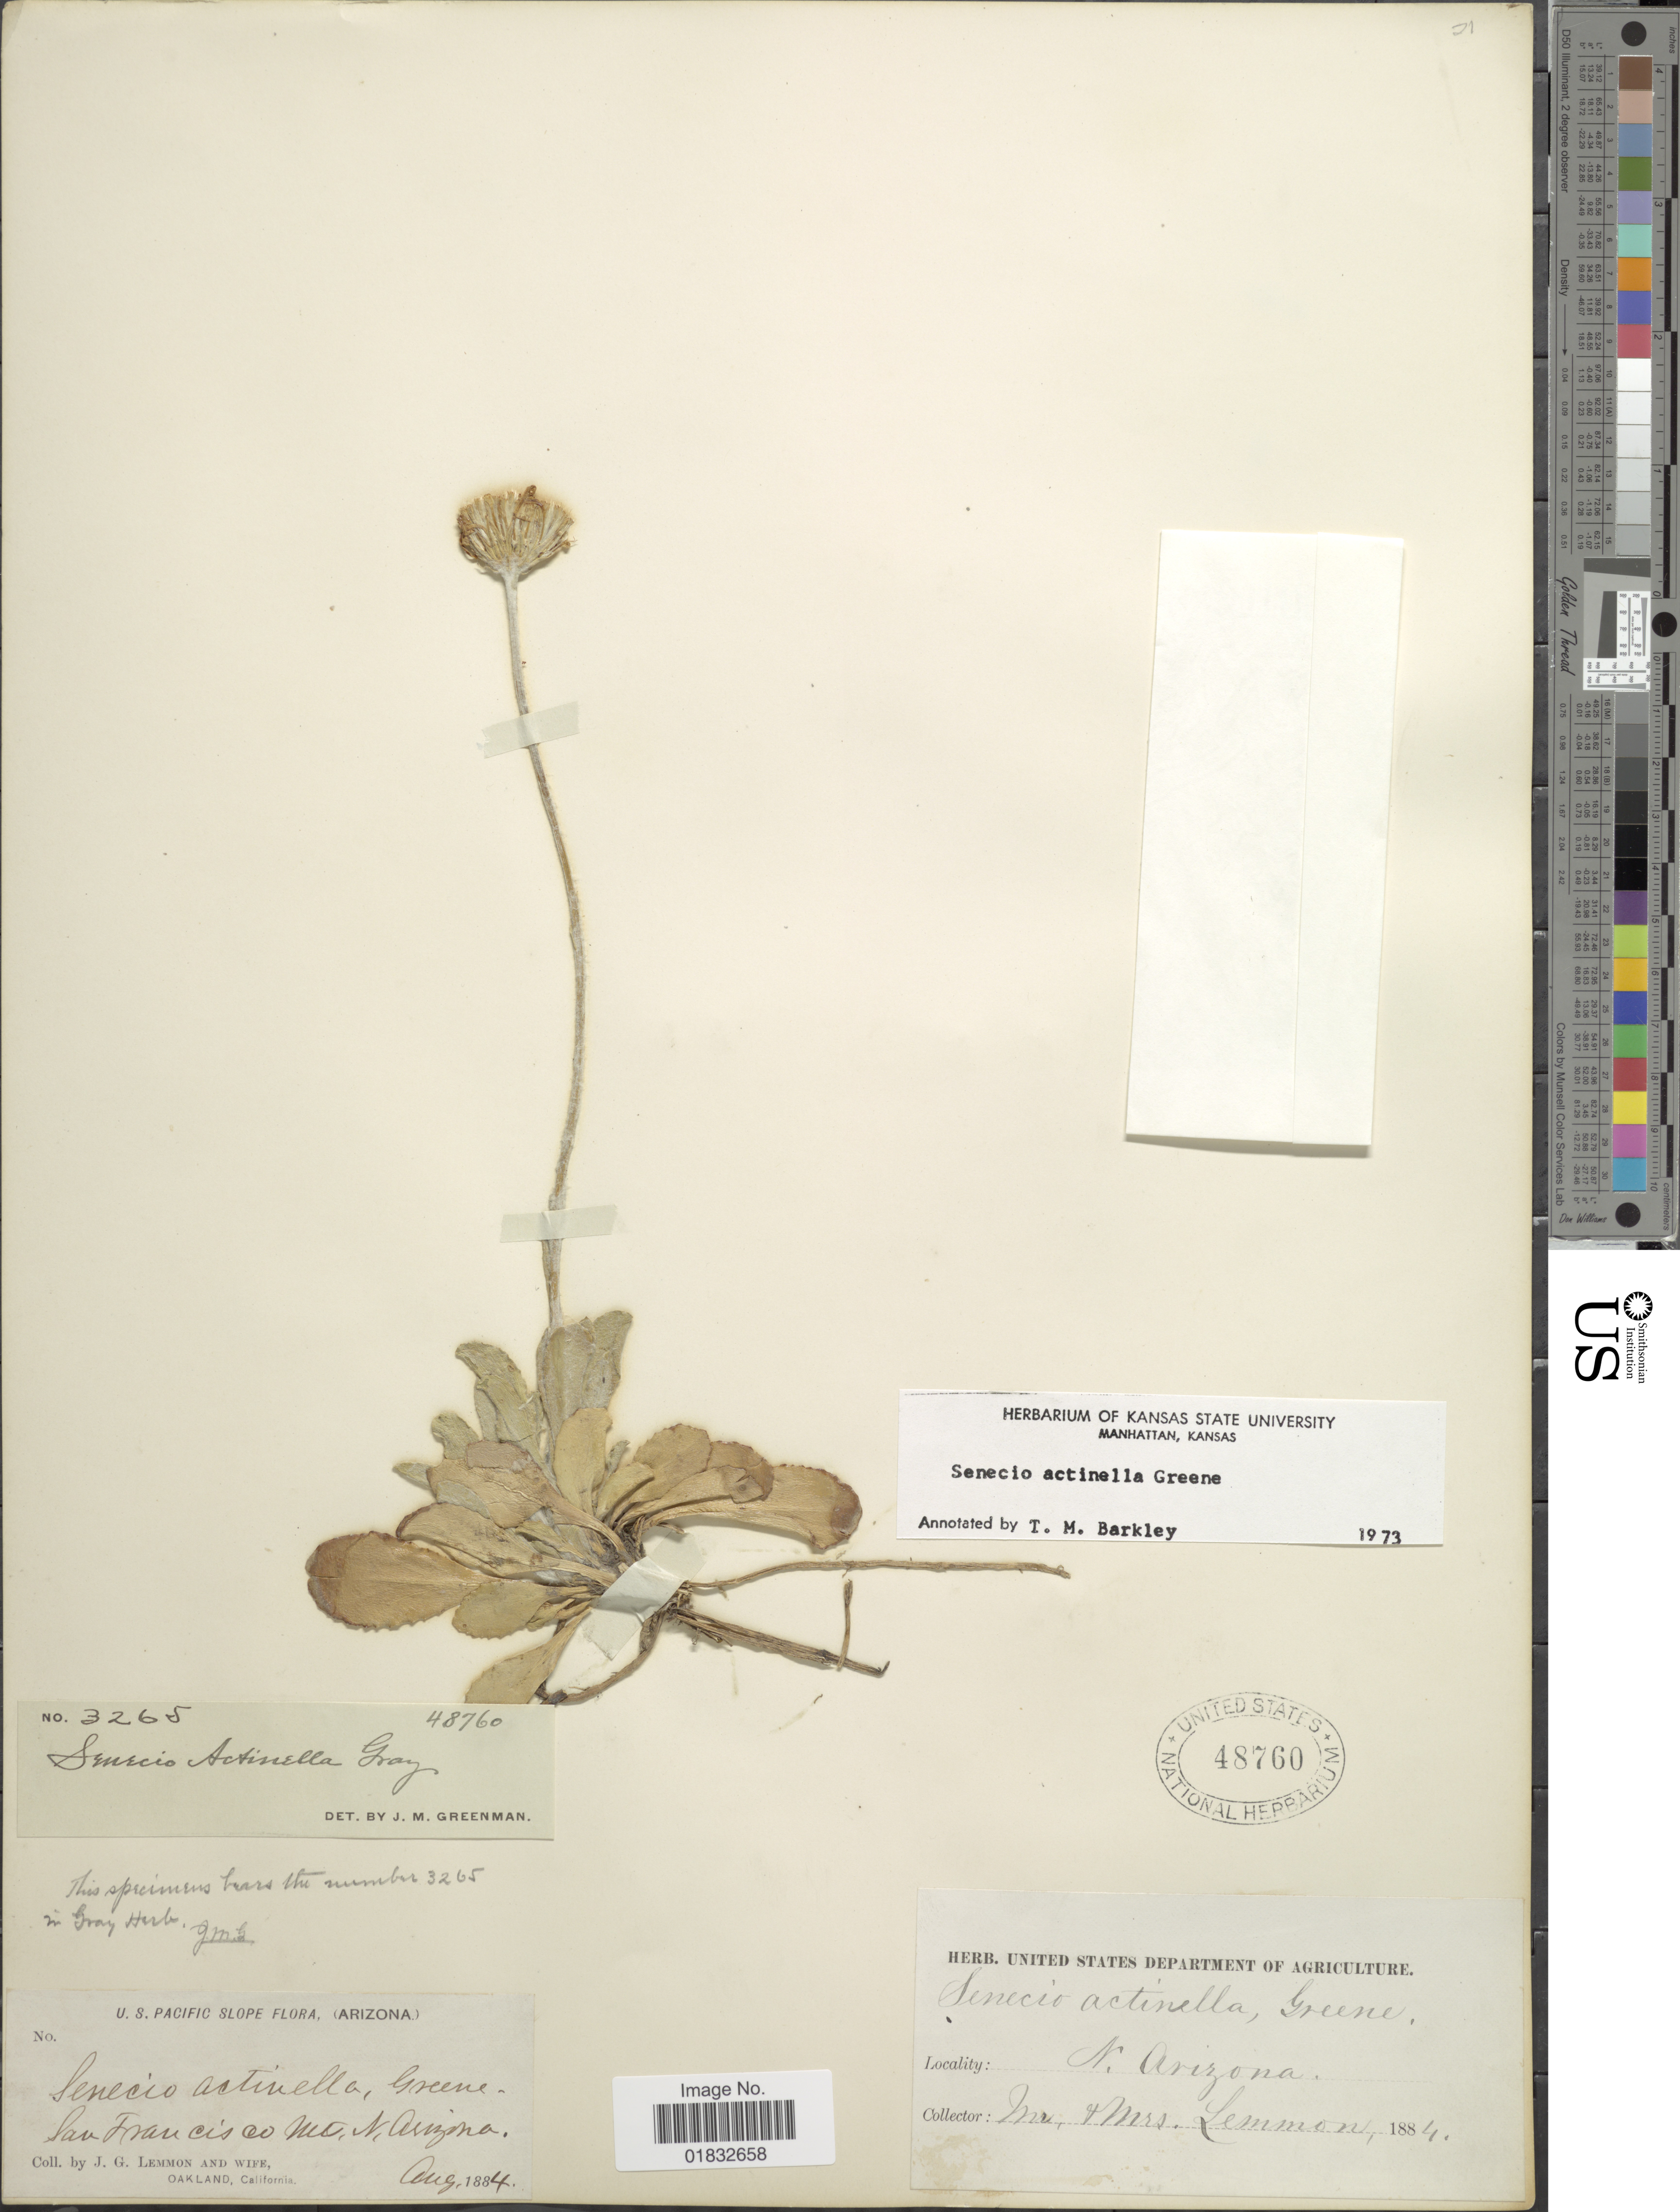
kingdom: Plantae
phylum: Tracheophyta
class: Magnoliopsida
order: Asterales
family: Asteraceae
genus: Senecio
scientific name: Senecio actinella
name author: Greene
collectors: J. Lemmon & Mrs. J. G. Lemmon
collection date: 1884-08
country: United States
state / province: Arizona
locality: U.S. Pacific Slope, San Francisco Mst, N, Arizona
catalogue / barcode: US 48760